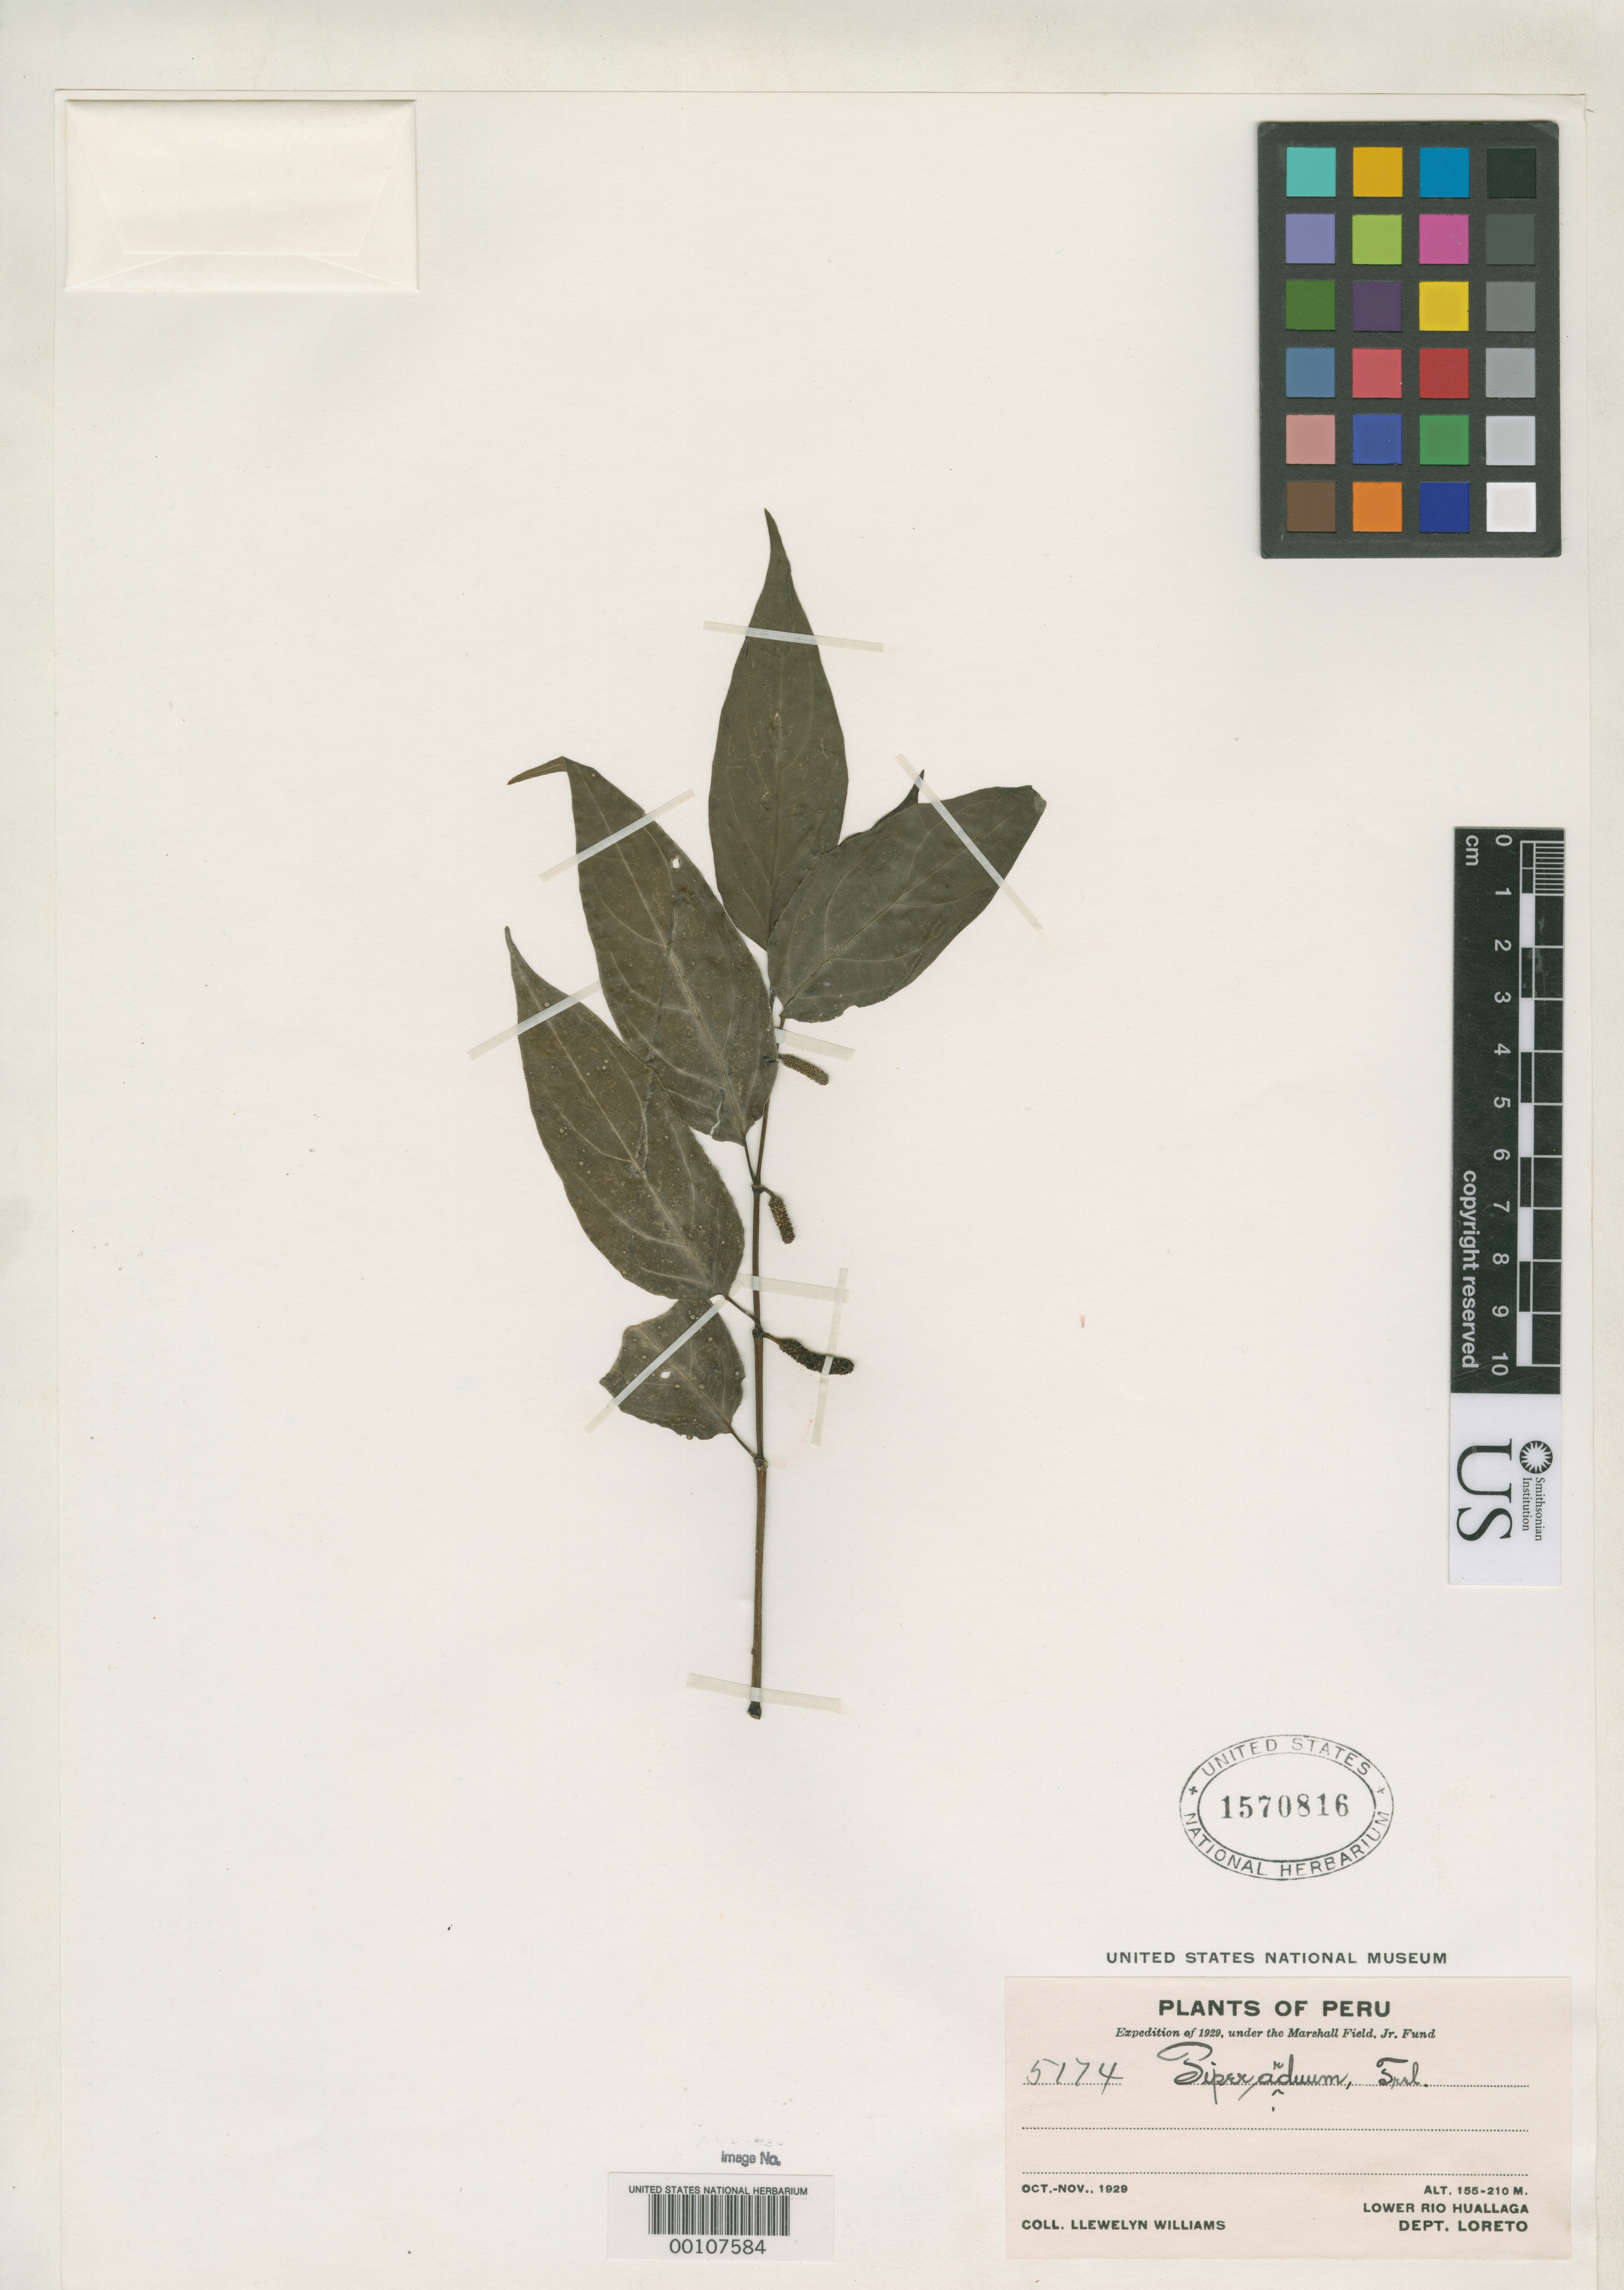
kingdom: Plantae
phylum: Tracheophyta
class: Magnoliopsida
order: Piperales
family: Piperaceae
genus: Piper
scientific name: Piper arduum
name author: Trel. in J.F. Macbr.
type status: Isotype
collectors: Ll. Williams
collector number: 5174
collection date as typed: Oct 1929 to -- Nov 1929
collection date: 1929-10/1929-11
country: Peru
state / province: Loreto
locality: Rio Huallaga.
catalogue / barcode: US 1570816